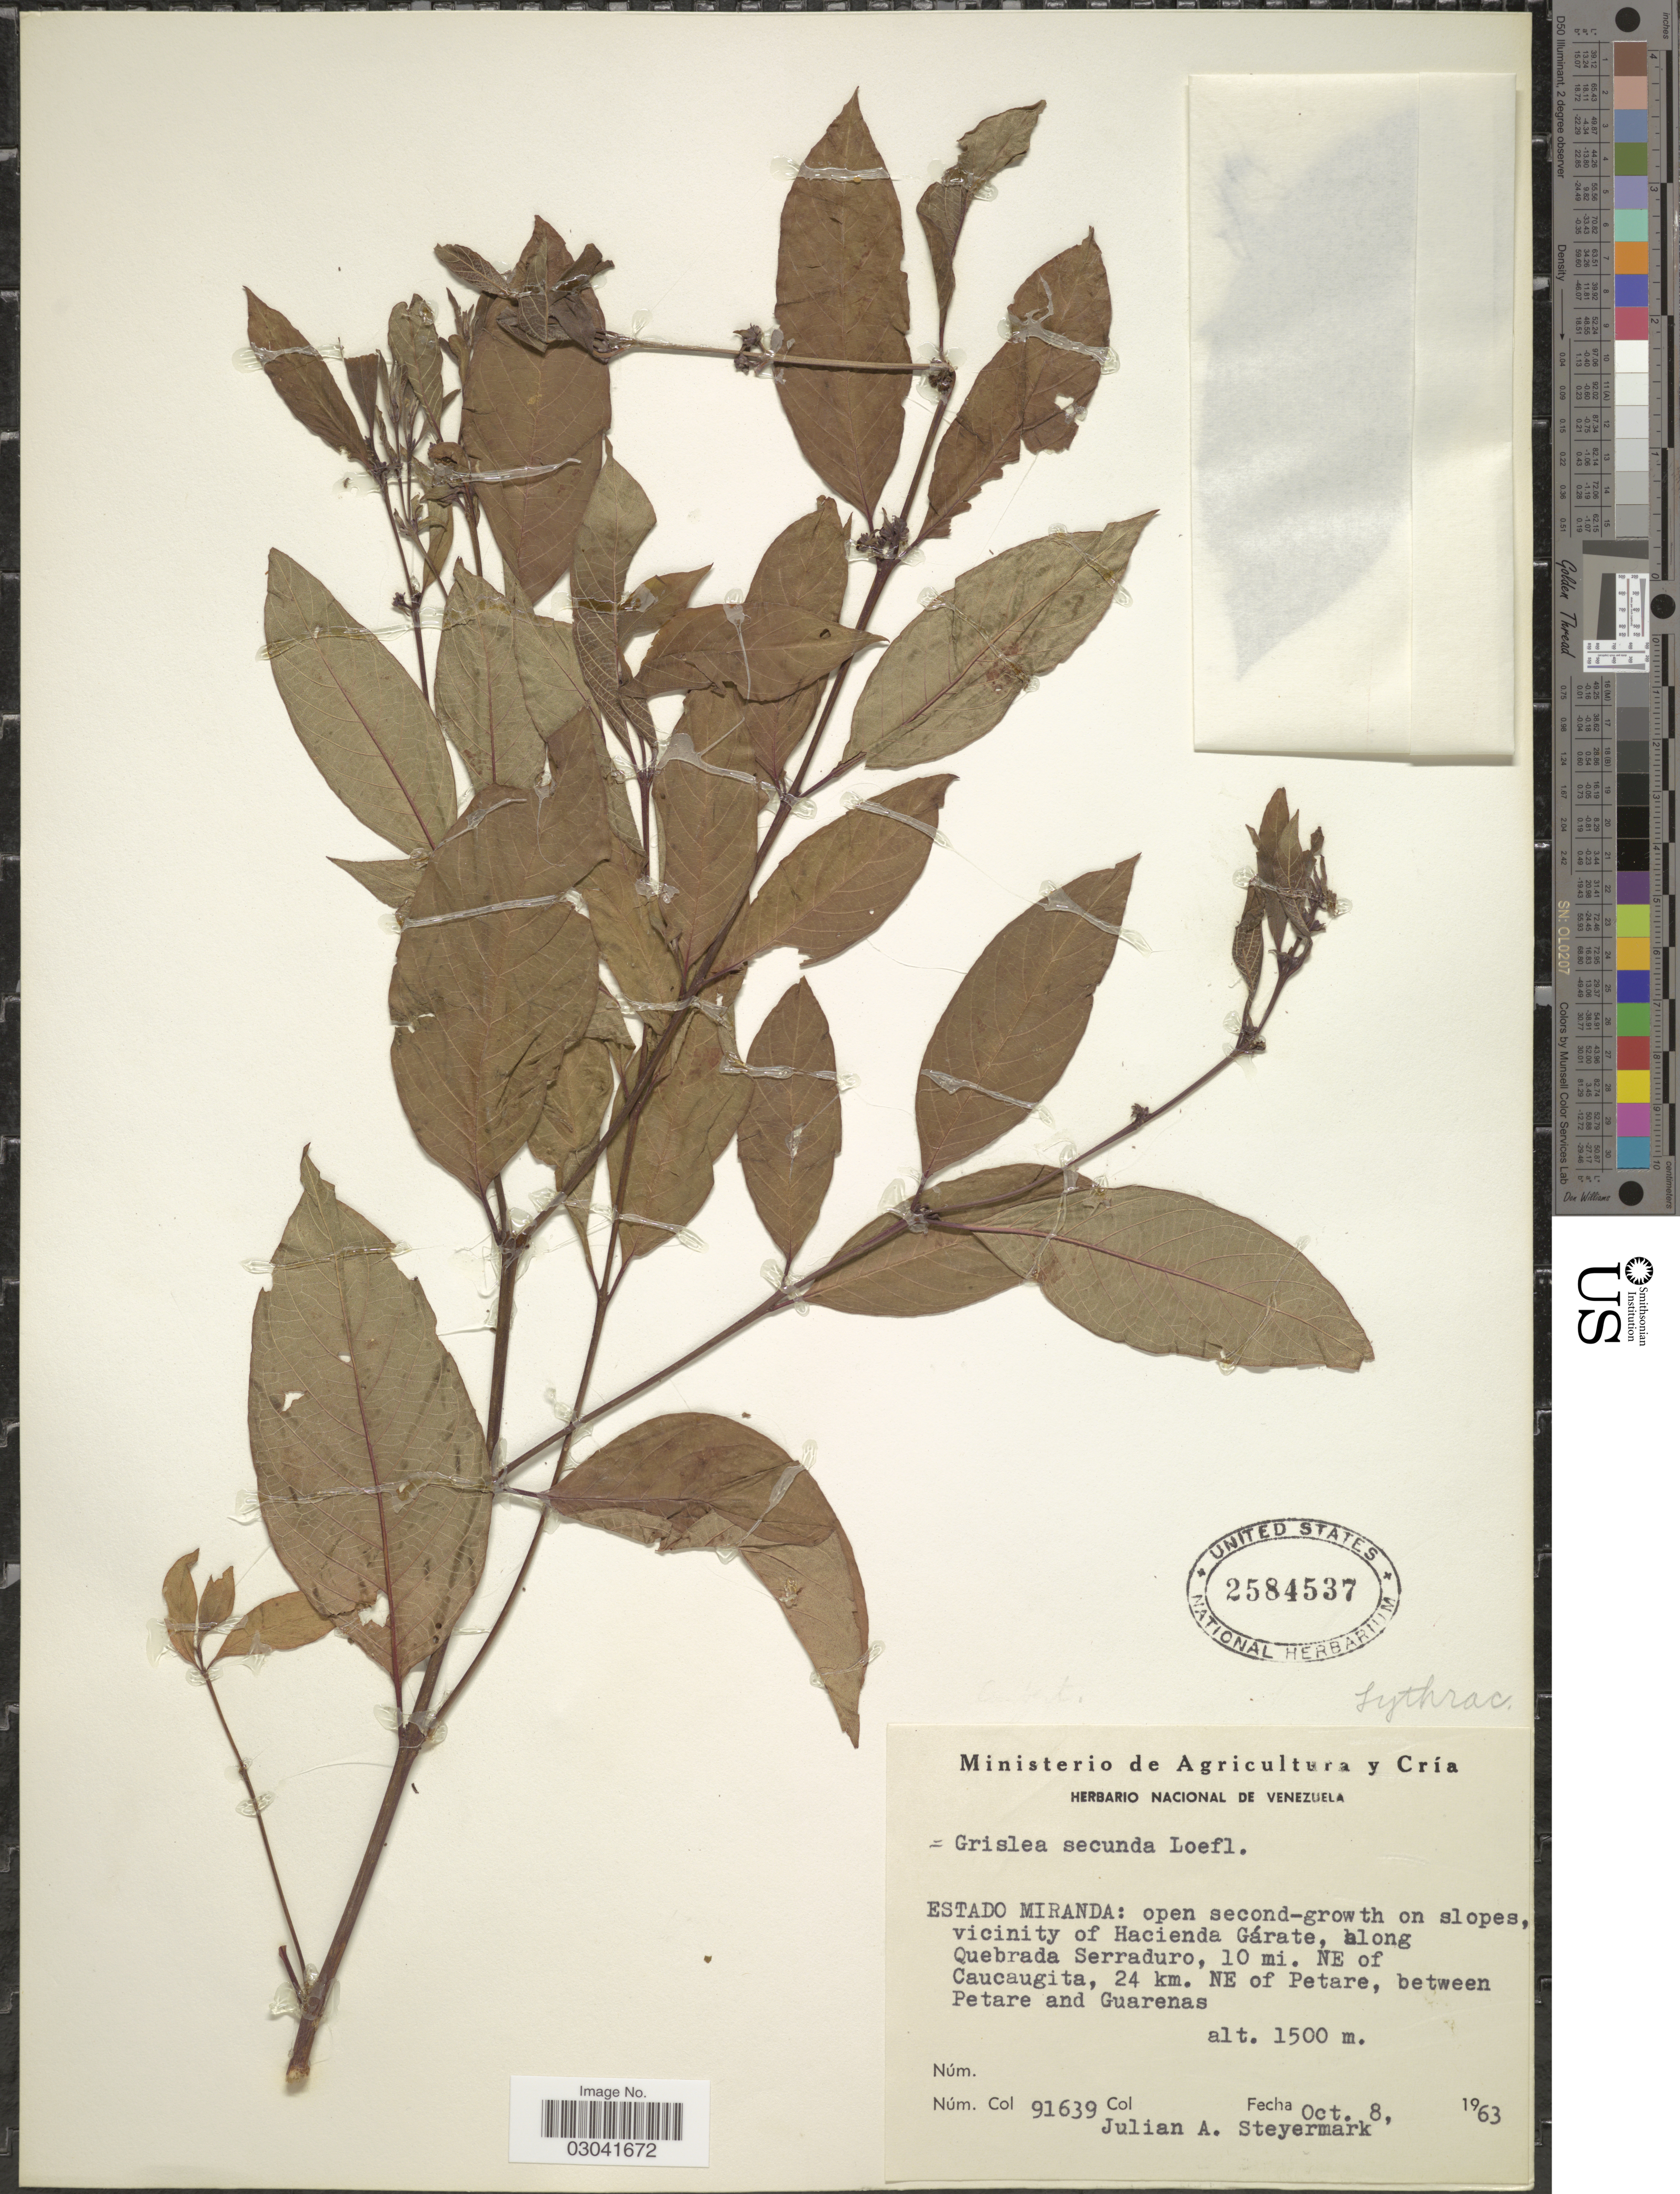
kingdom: Plantae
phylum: Tracheophyta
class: Magnoliopsida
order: Myrtales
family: Lythraceae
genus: Pehria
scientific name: Pehria compacta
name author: Sprague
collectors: J. Steyermark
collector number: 91639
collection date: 1963-10-08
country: Venezuela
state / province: Miranda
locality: Vicinity of Hacienda Gárate, along Quebrada Serraduro, 10 mi. NE of Caucaugita, 24 km. NE of Petare, between Petare and Guarenas.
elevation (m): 1500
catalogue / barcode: US 2584537